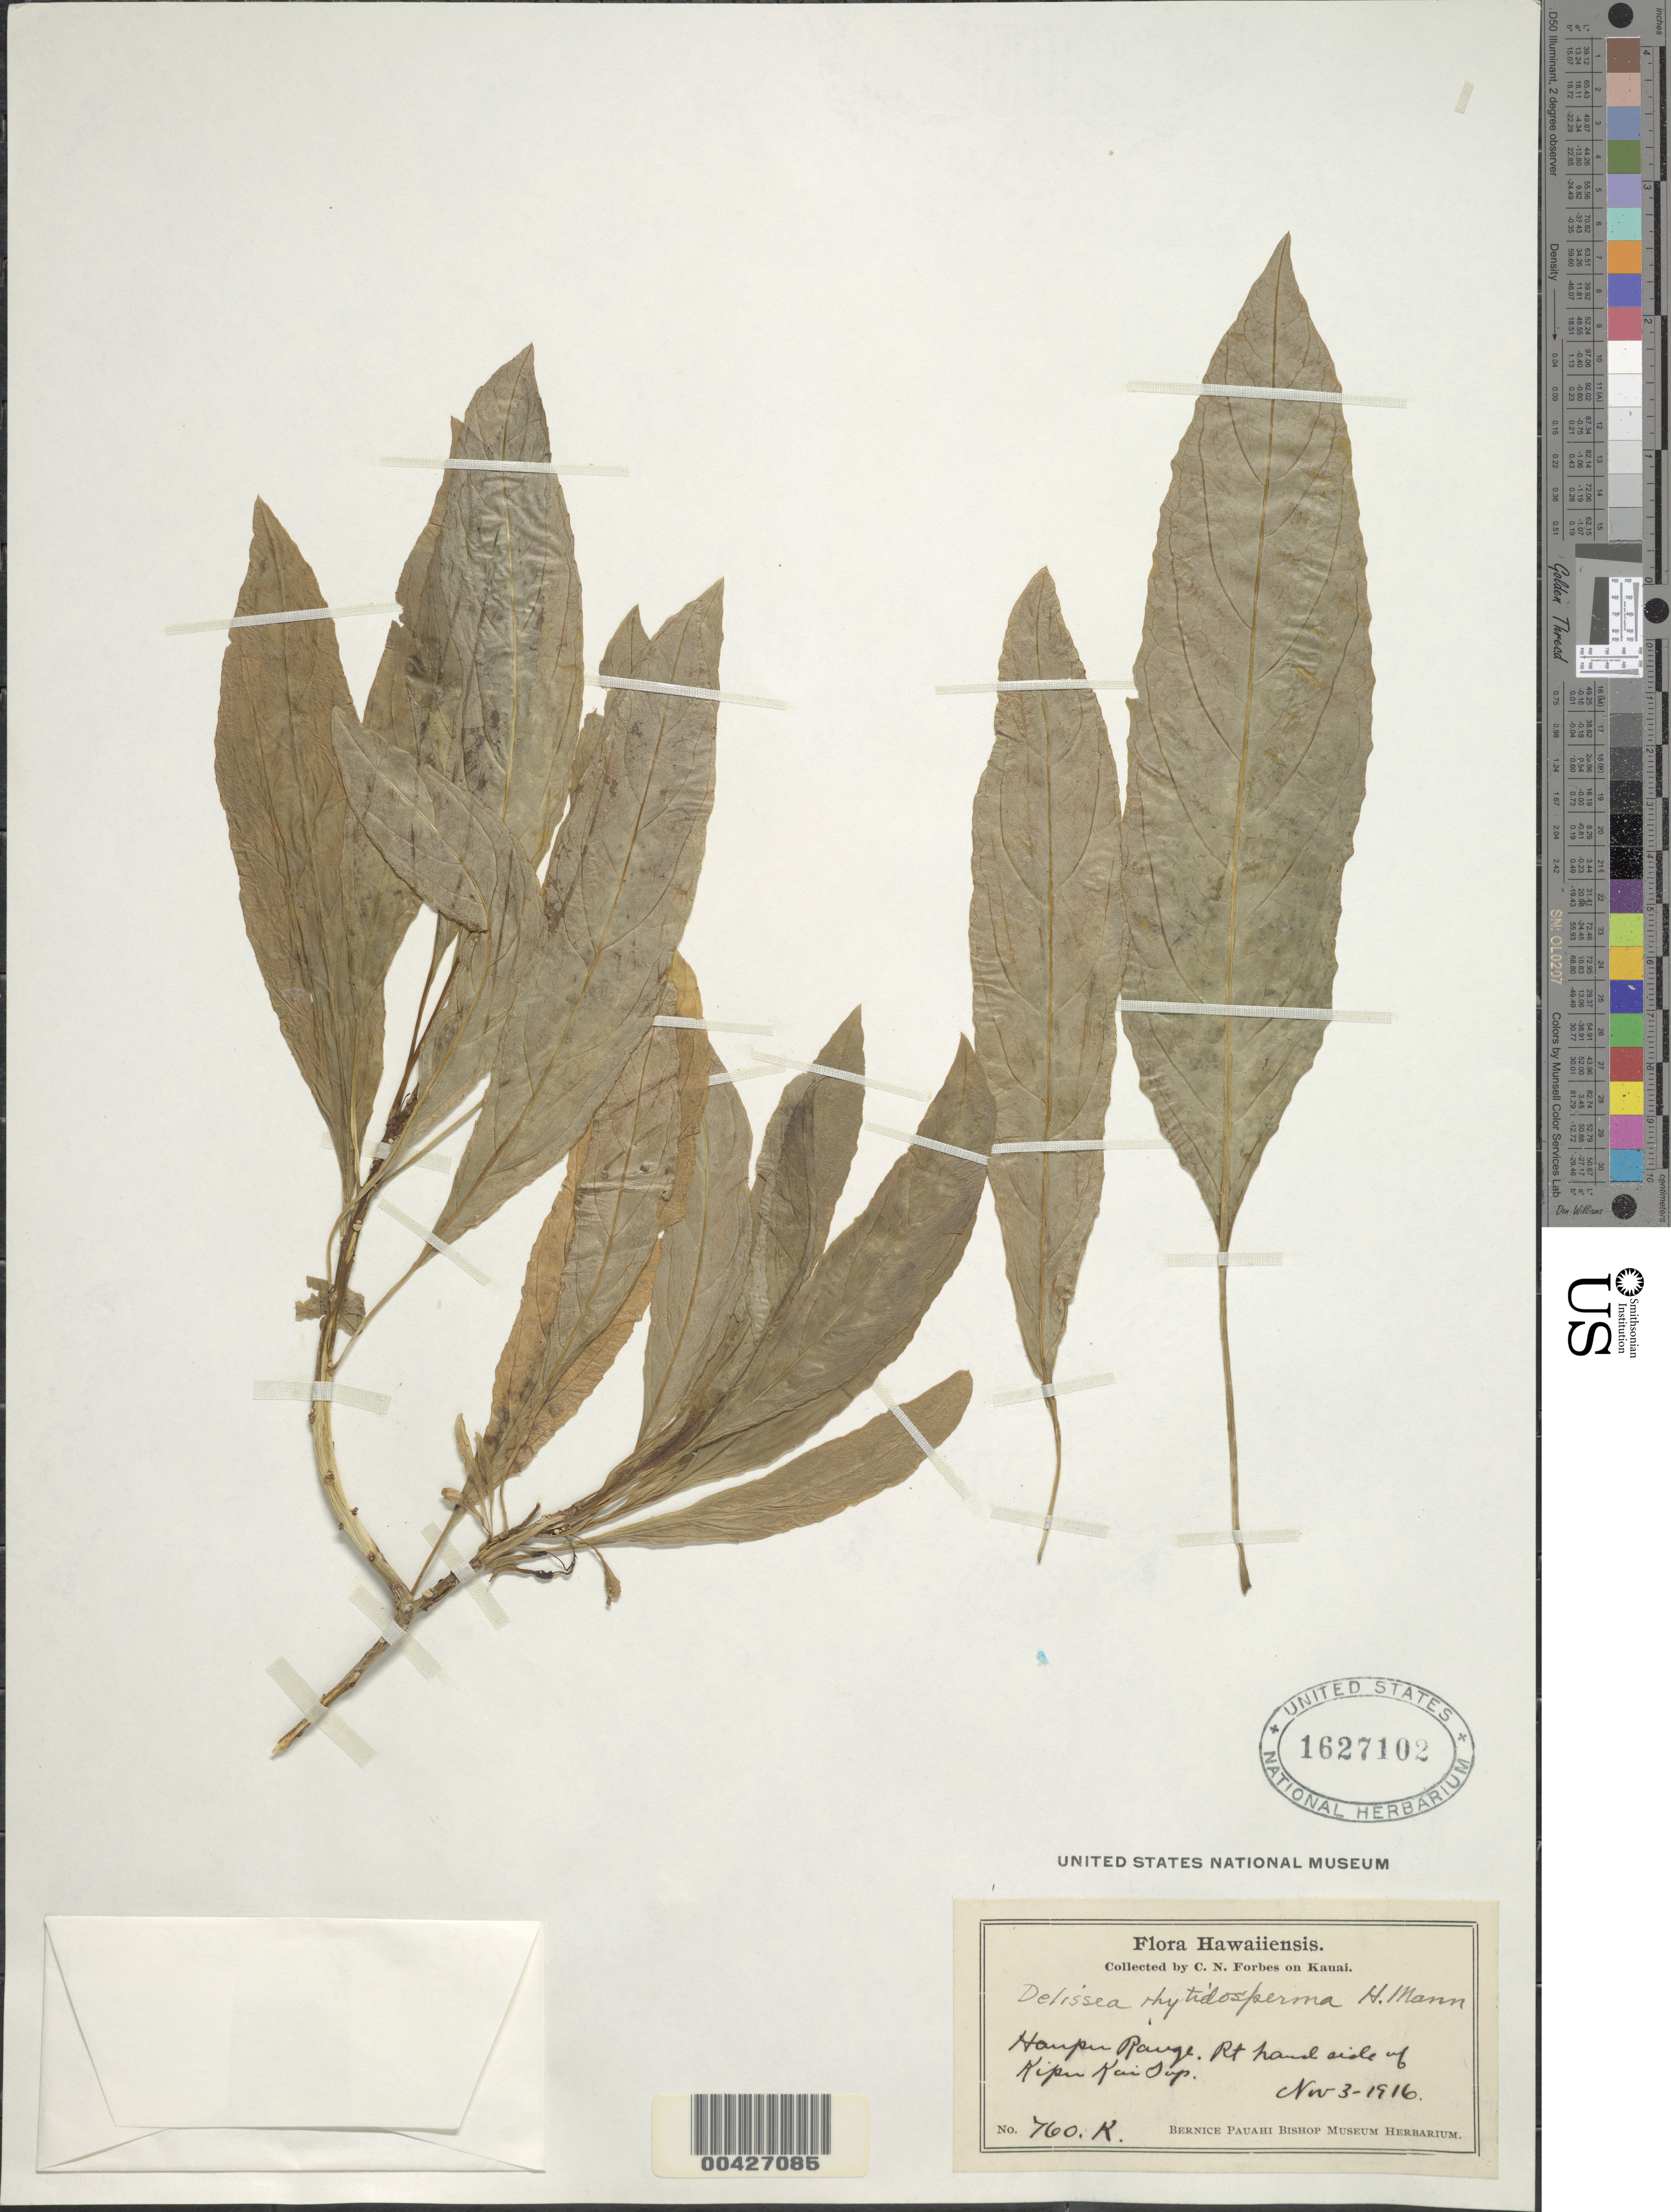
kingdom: Plantae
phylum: Tracheophyta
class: Magnoliopsida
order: Asterales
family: Campanulaceae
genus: Delissea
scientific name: Delissea rhytidosperma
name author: H. Mann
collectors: C. N. Forbes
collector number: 760.K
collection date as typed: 3 Nov 1916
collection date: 1916-11-03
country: United States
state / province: Hawaii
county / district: Kauai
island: Kaua'i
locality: Haupu Range, rt. hand side of Kipu Kai Gap.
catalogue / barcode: US 1627102